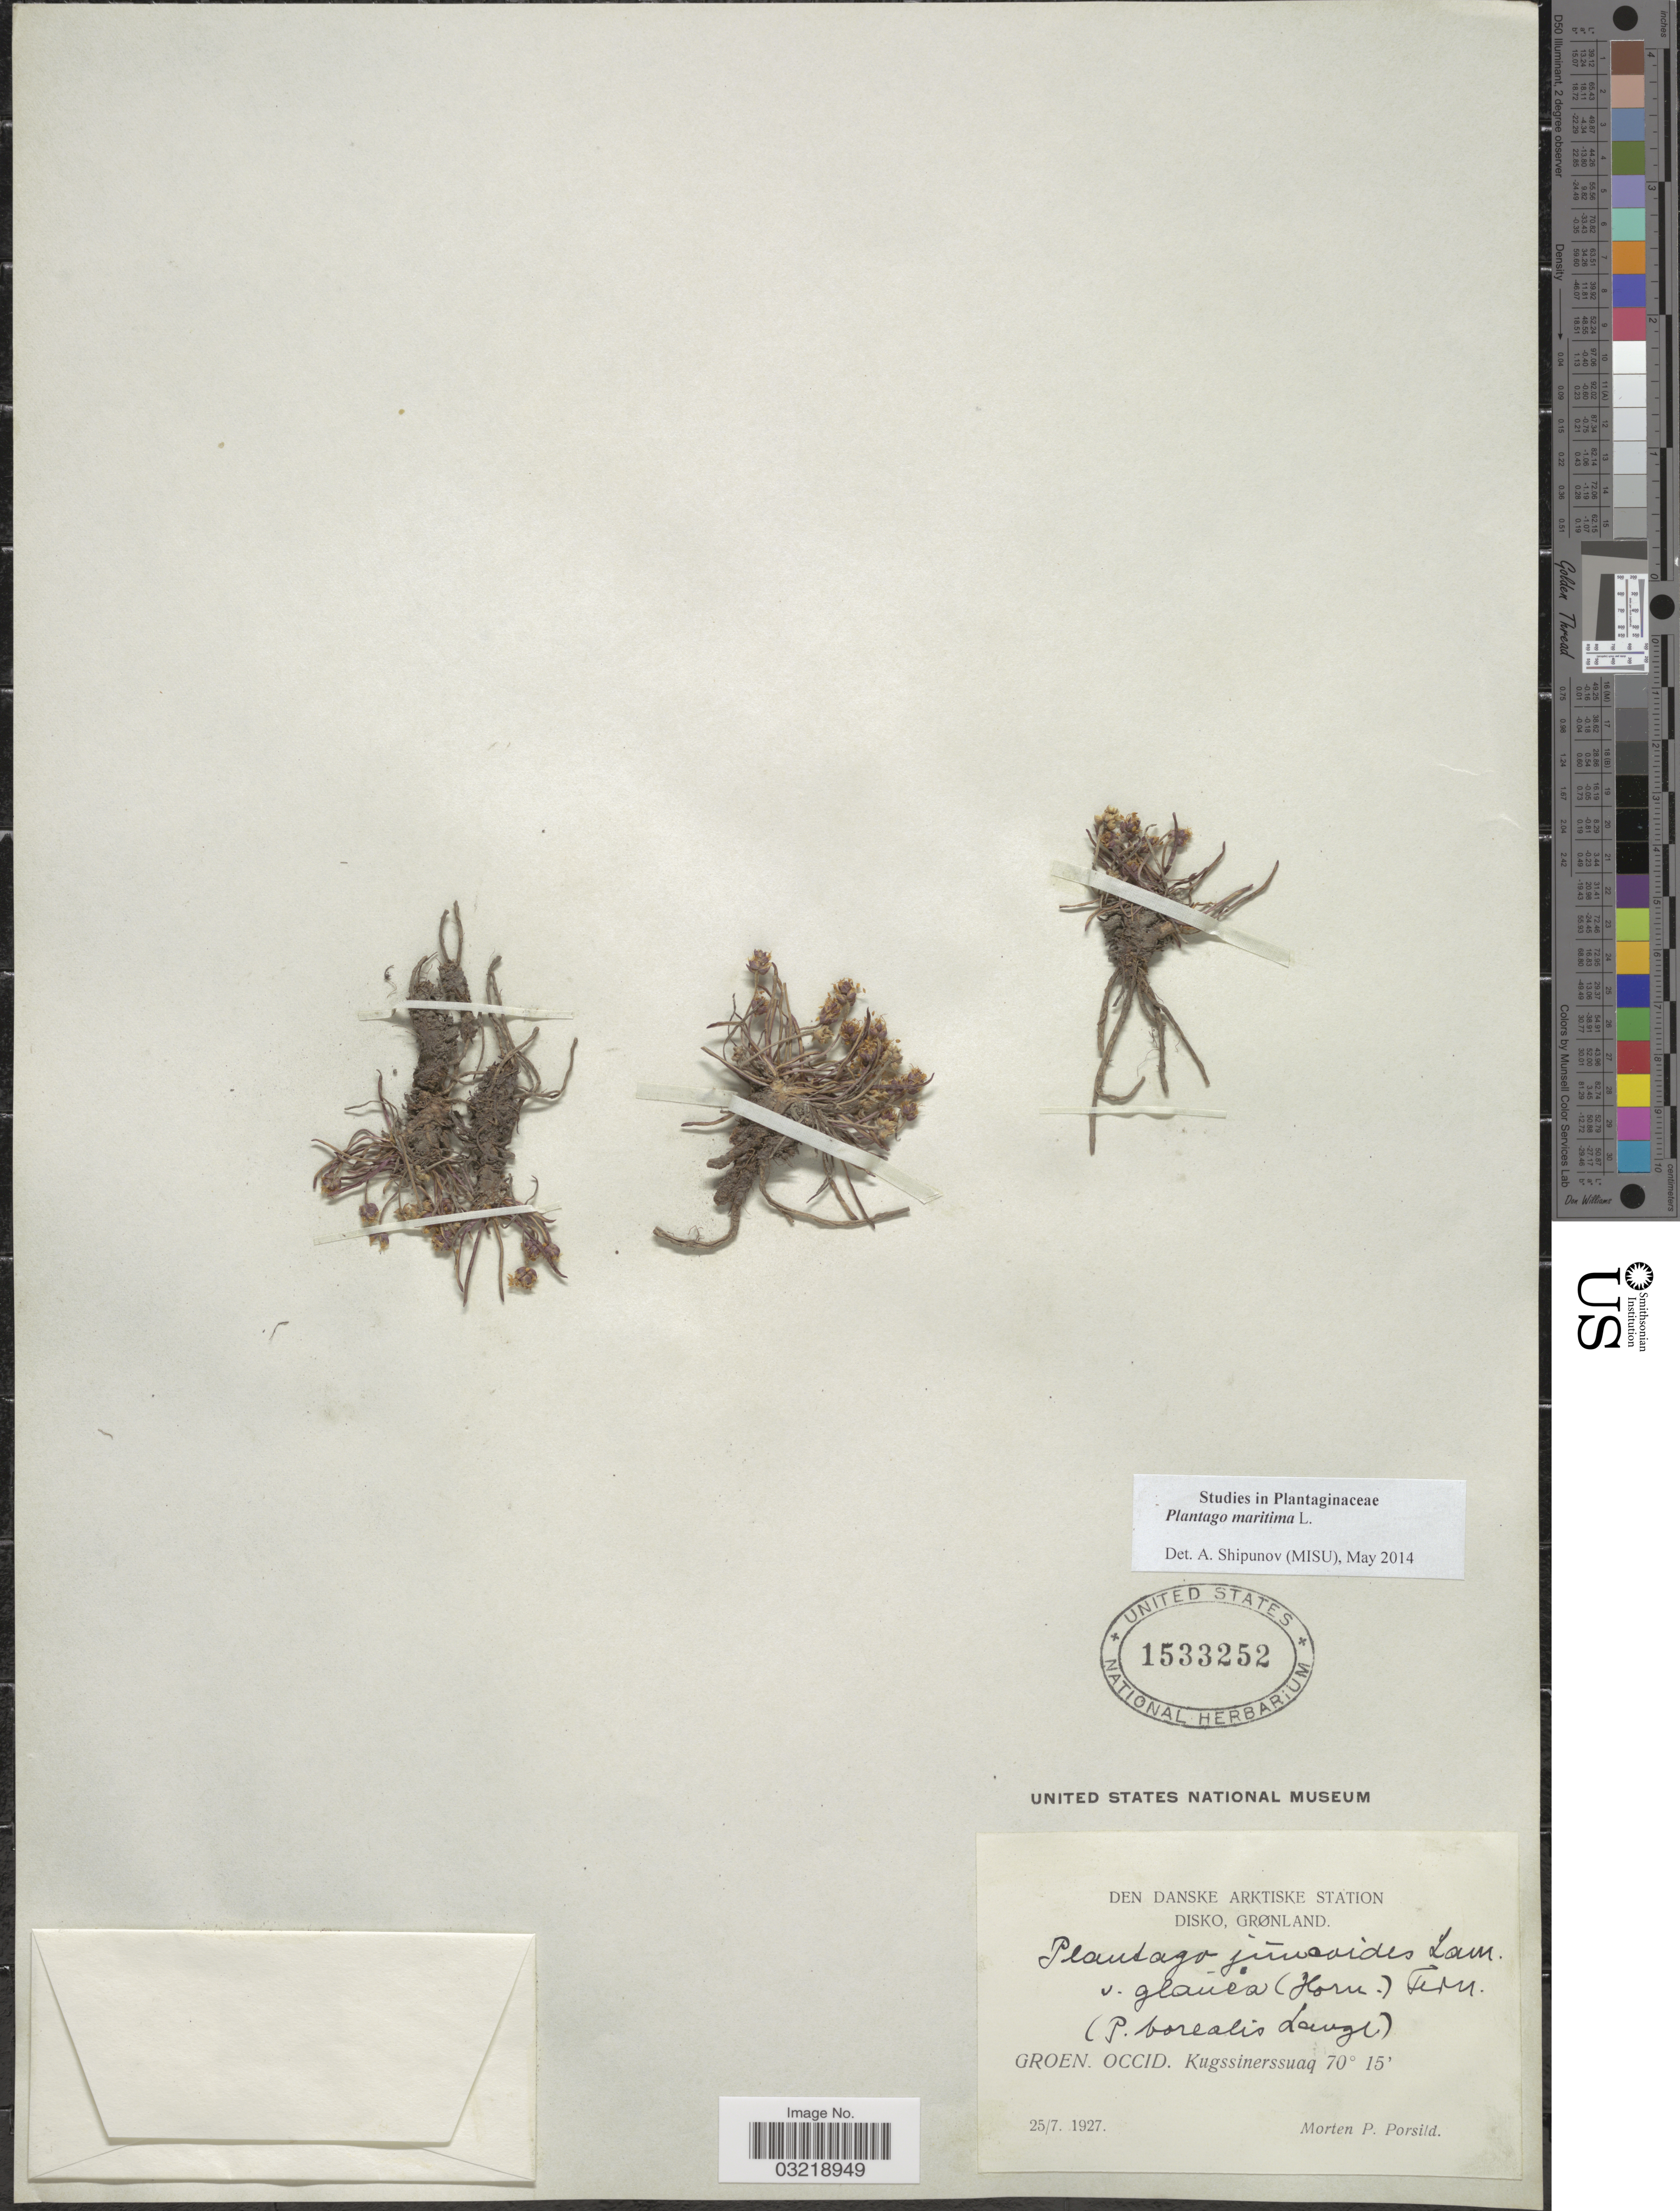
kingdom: Plantae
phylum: Tracheophyta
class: Magnoliopsida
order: Lamiales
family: Plantaginaceae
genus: Plantago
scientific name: Plantago maritima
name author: L.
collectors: M. P. Porsild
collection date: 1927-07-25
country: Greenland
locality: Den Danske Arktiske Station. Disko, Grønland. Groen. Occid. Kugssinerssuaq.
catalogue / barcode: US 1533252